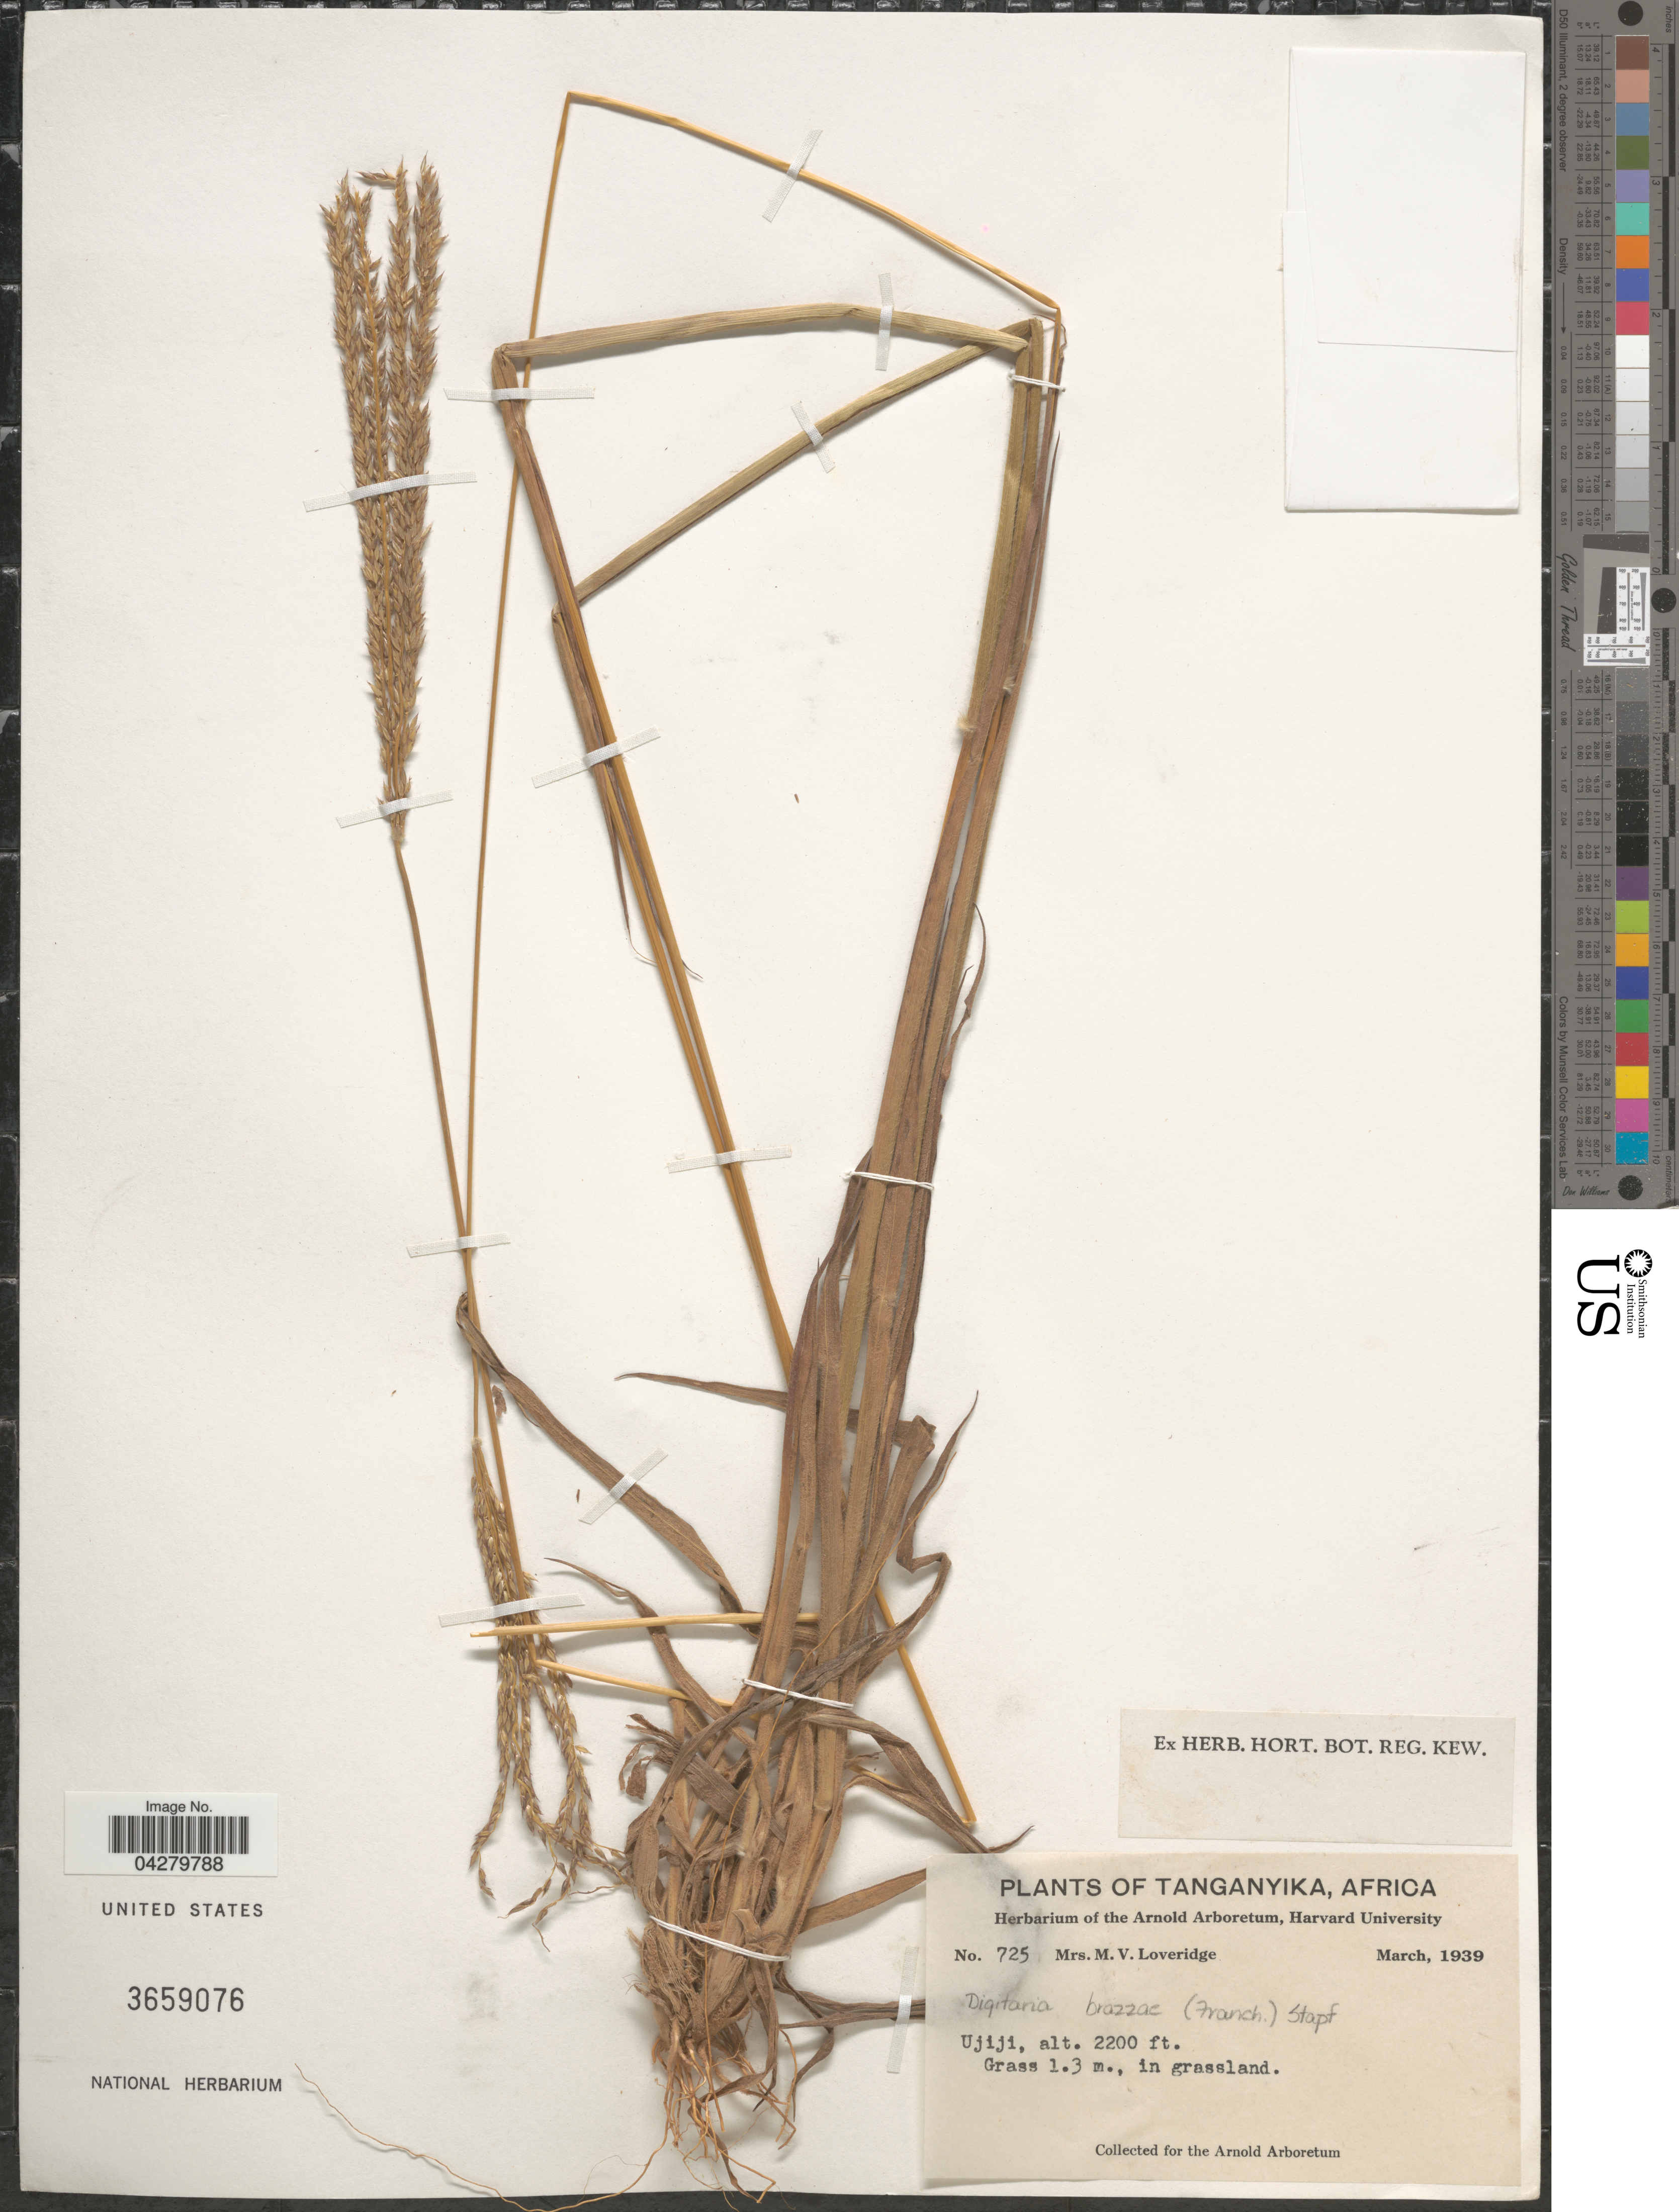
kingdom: Plantae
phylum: Tracheophyta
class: Liliopsida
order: Poales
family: Poaceae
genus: Digitaria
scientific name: Digitaria brazzae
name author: (Franch.) Stapf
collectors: M. Loveridge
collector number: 725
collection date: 1939-03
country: Tanzania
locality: Tanganyika. Ujiji.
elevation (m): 671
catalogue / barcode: US 3659076